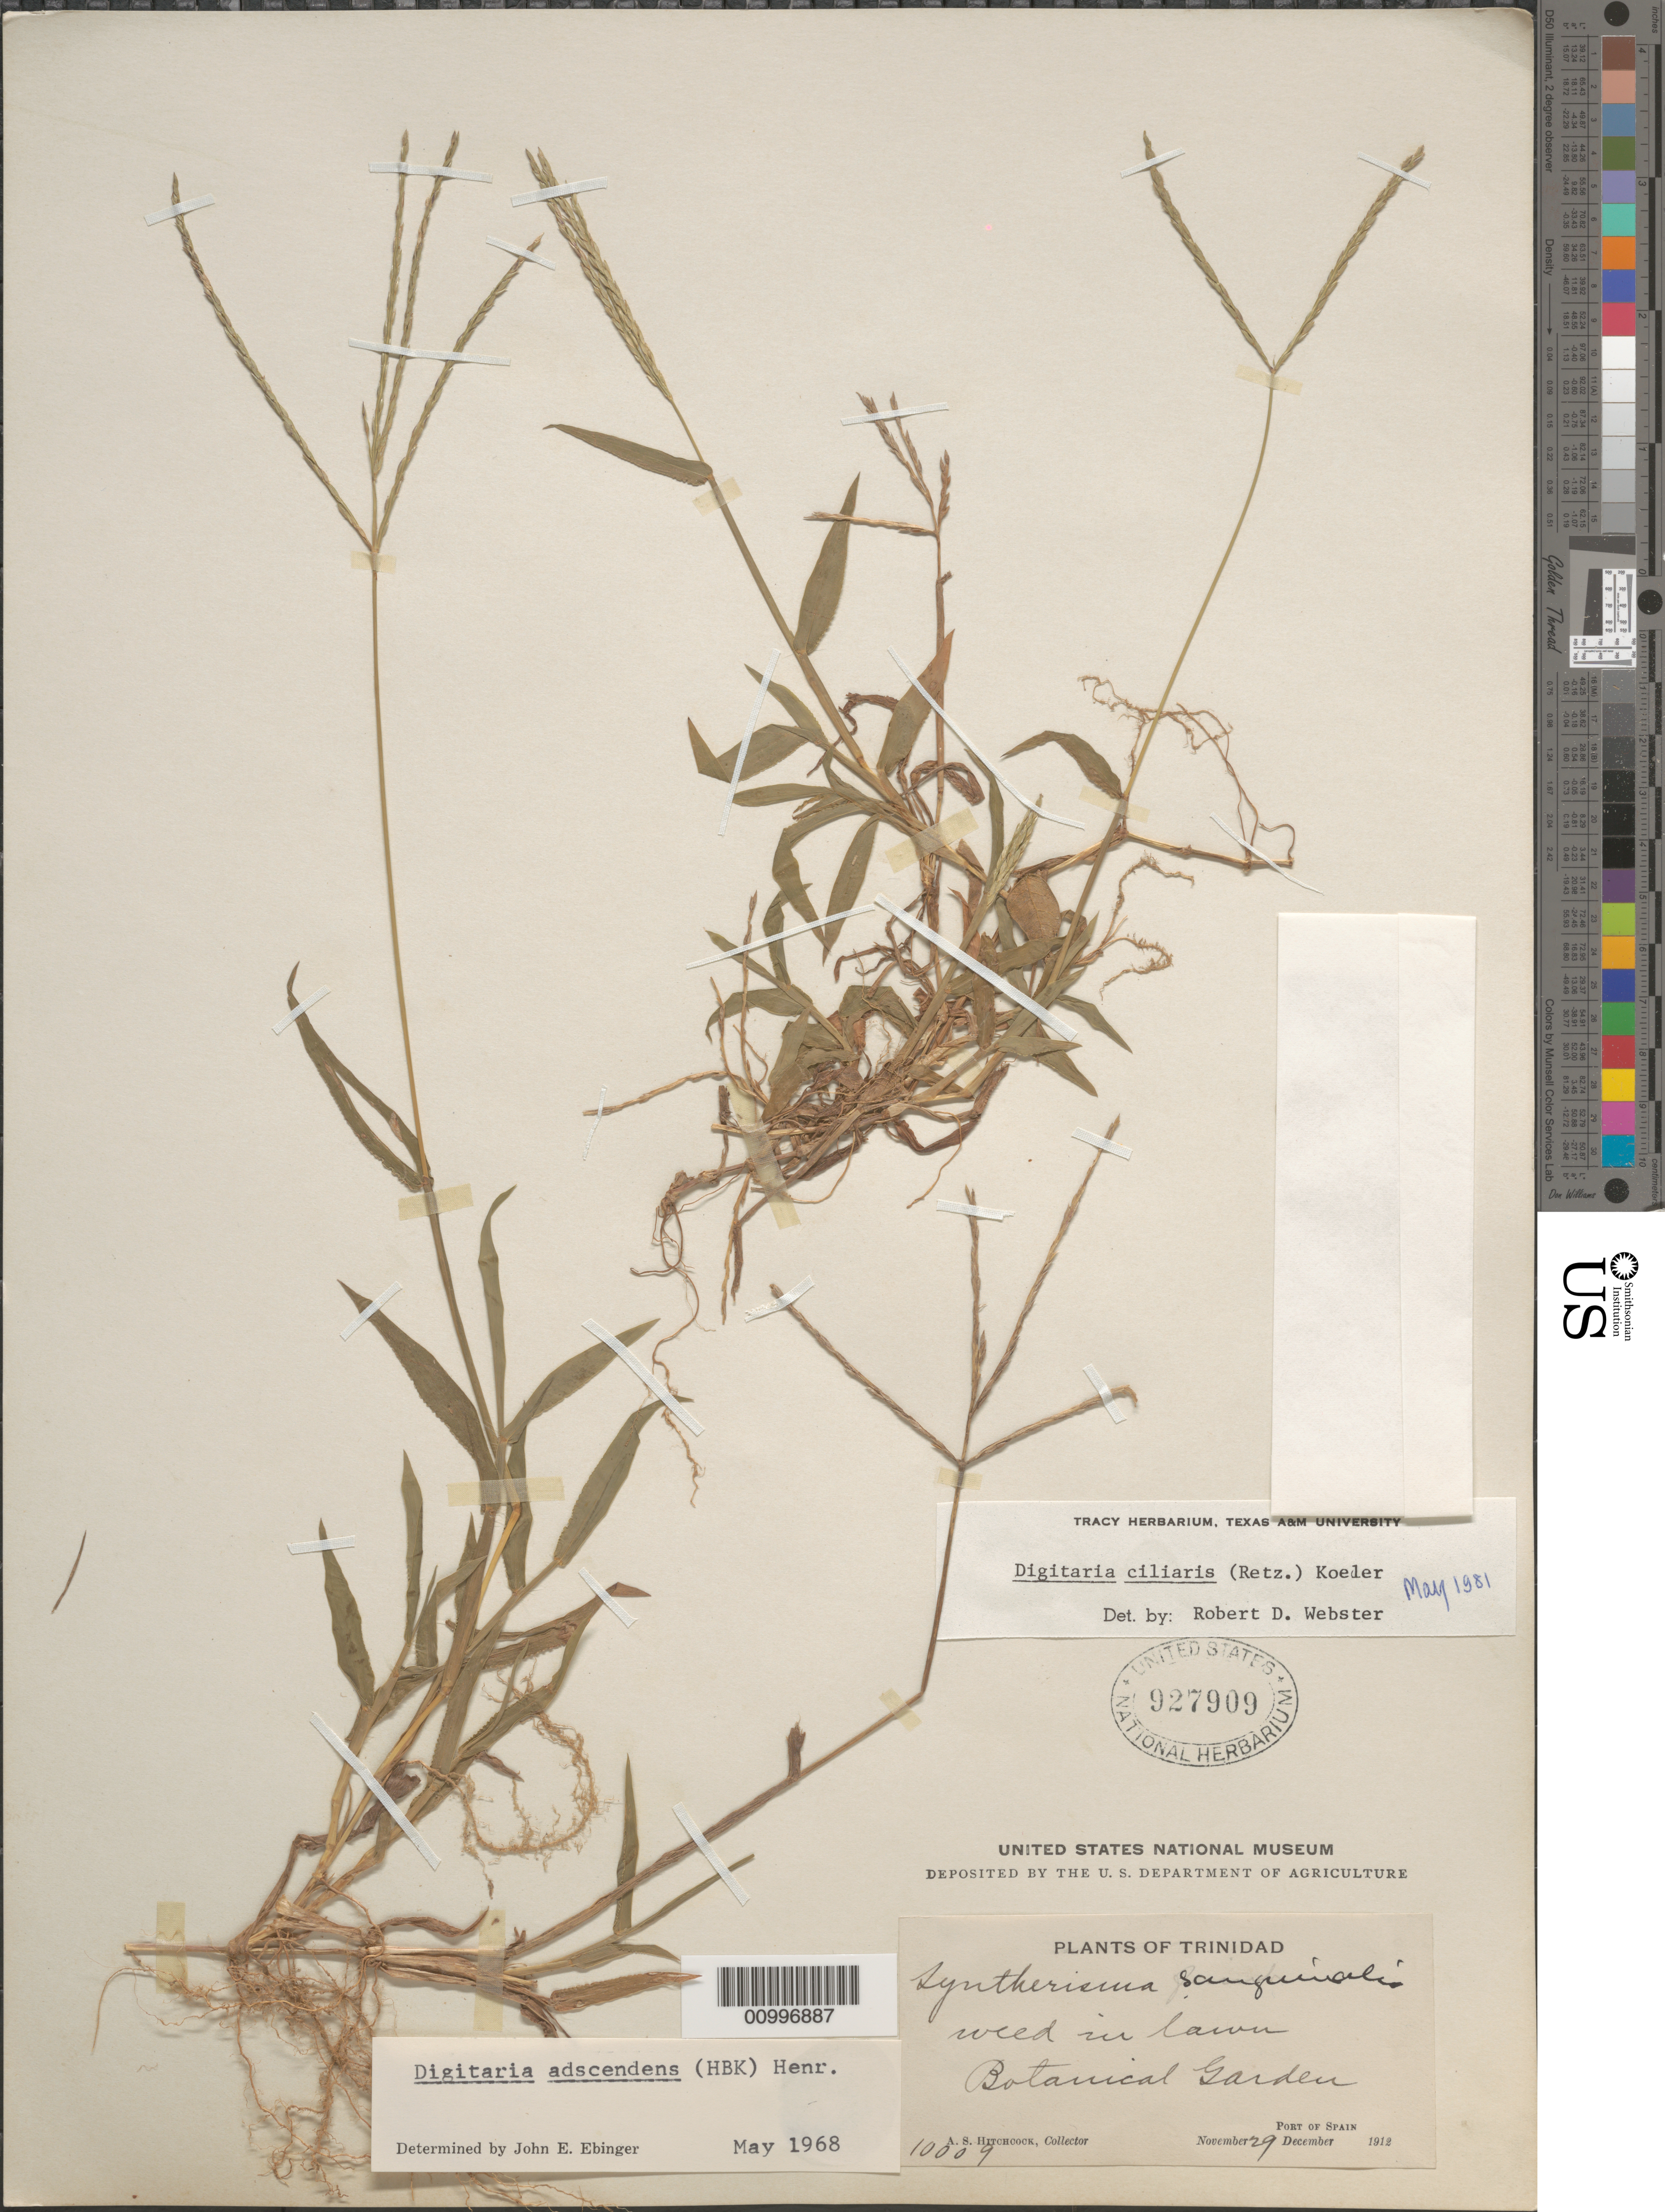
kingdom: Plantae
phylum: Tracheophyta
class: Liliopsida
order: Poales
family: Poaceae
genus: Digitaria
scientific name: Digitaria ciliaris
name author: (Retz.) Koeler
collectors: A. S. Hitchcock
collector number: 10009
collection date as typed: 29 Nov 1912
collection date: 1912-11-29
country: Trinidad and Tobago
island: Trinidad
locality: Port of Spain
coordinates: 0 N, 0 E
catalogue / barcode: US 927909